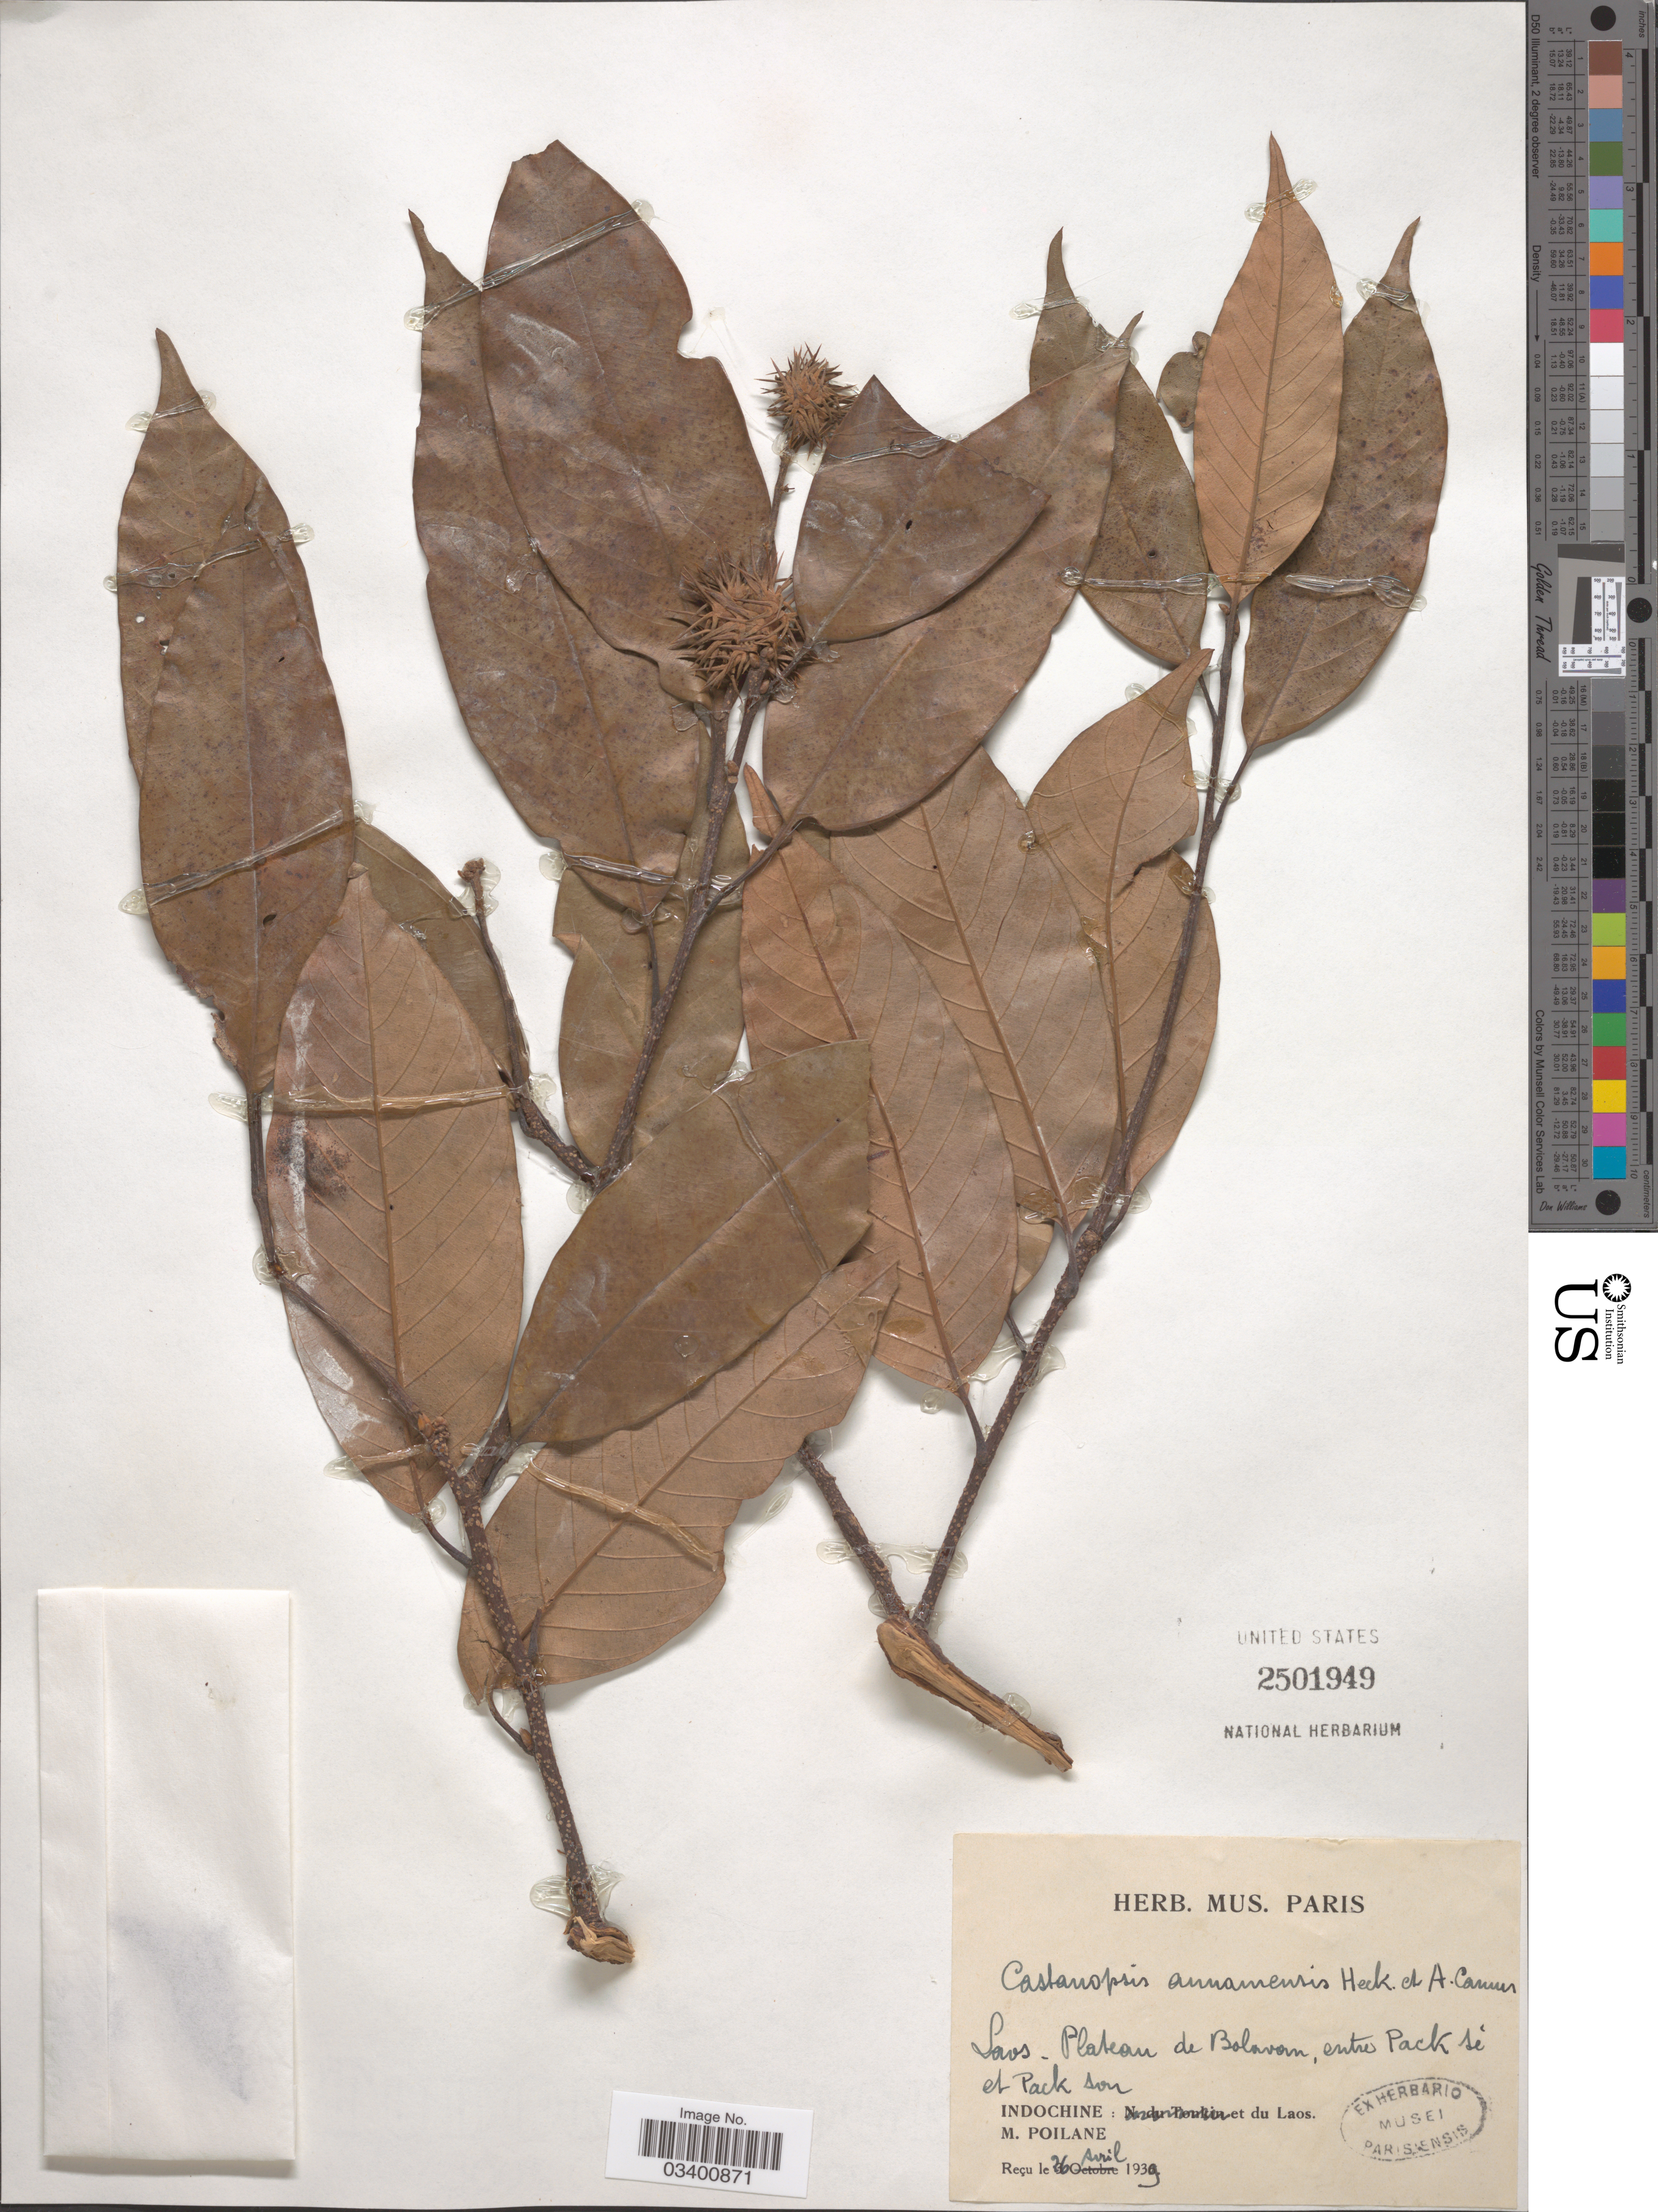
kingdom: Plantae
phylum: Tracheophyta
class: Magnoliopsida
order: Fagales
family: Fagaceae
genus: Castanopsis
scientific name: Castanopsis annamensis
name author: Hickel & A. Camus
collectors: M. Poilane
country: Laos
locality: Plateau de Bolavan, entre Pack sé et Pack Son. Indochine.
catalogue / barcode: US 2501949